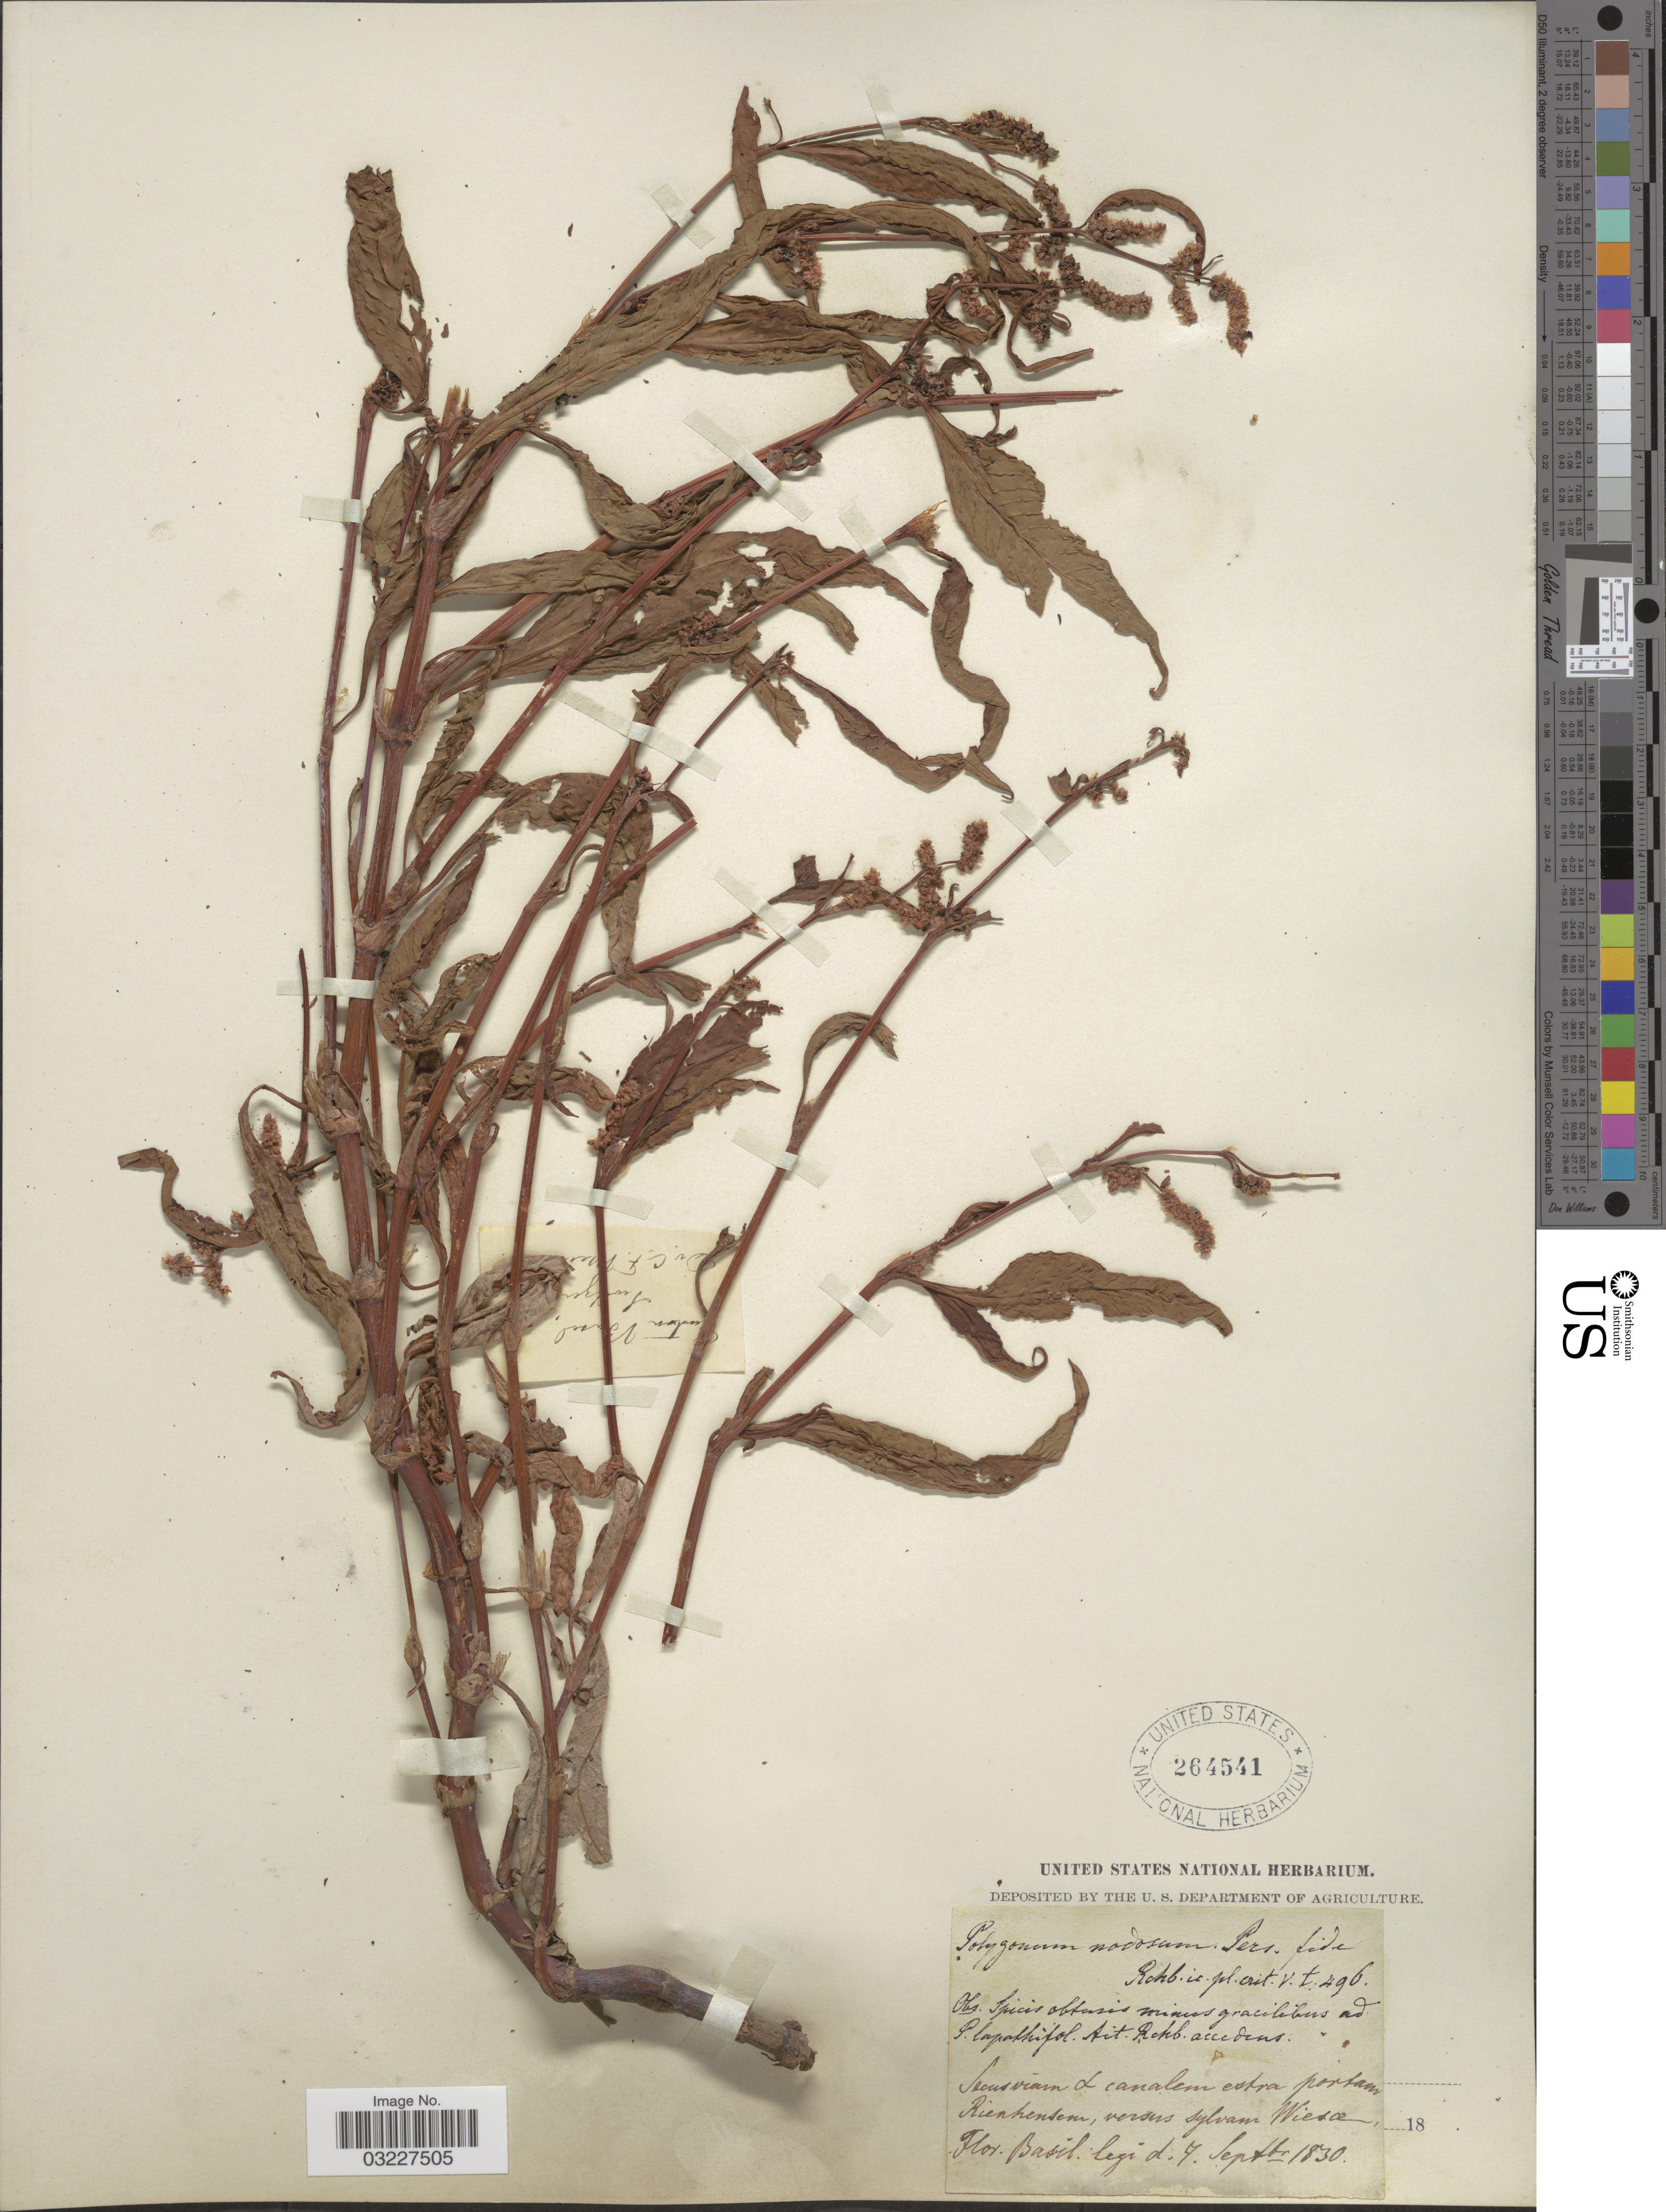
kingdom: Plantae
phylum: Tracheophyta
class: Magnoliopsida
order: Caryophyllales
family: Polygonaceae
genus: Polygonum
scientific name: Polygonum nodosum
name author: Pers.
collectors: ex herb. United States National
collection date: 1830-09-07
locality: Secusviana & canalem entra portam Rienhensem, versus sylvam Wiesae. [interpreted]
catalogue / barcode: US 264541